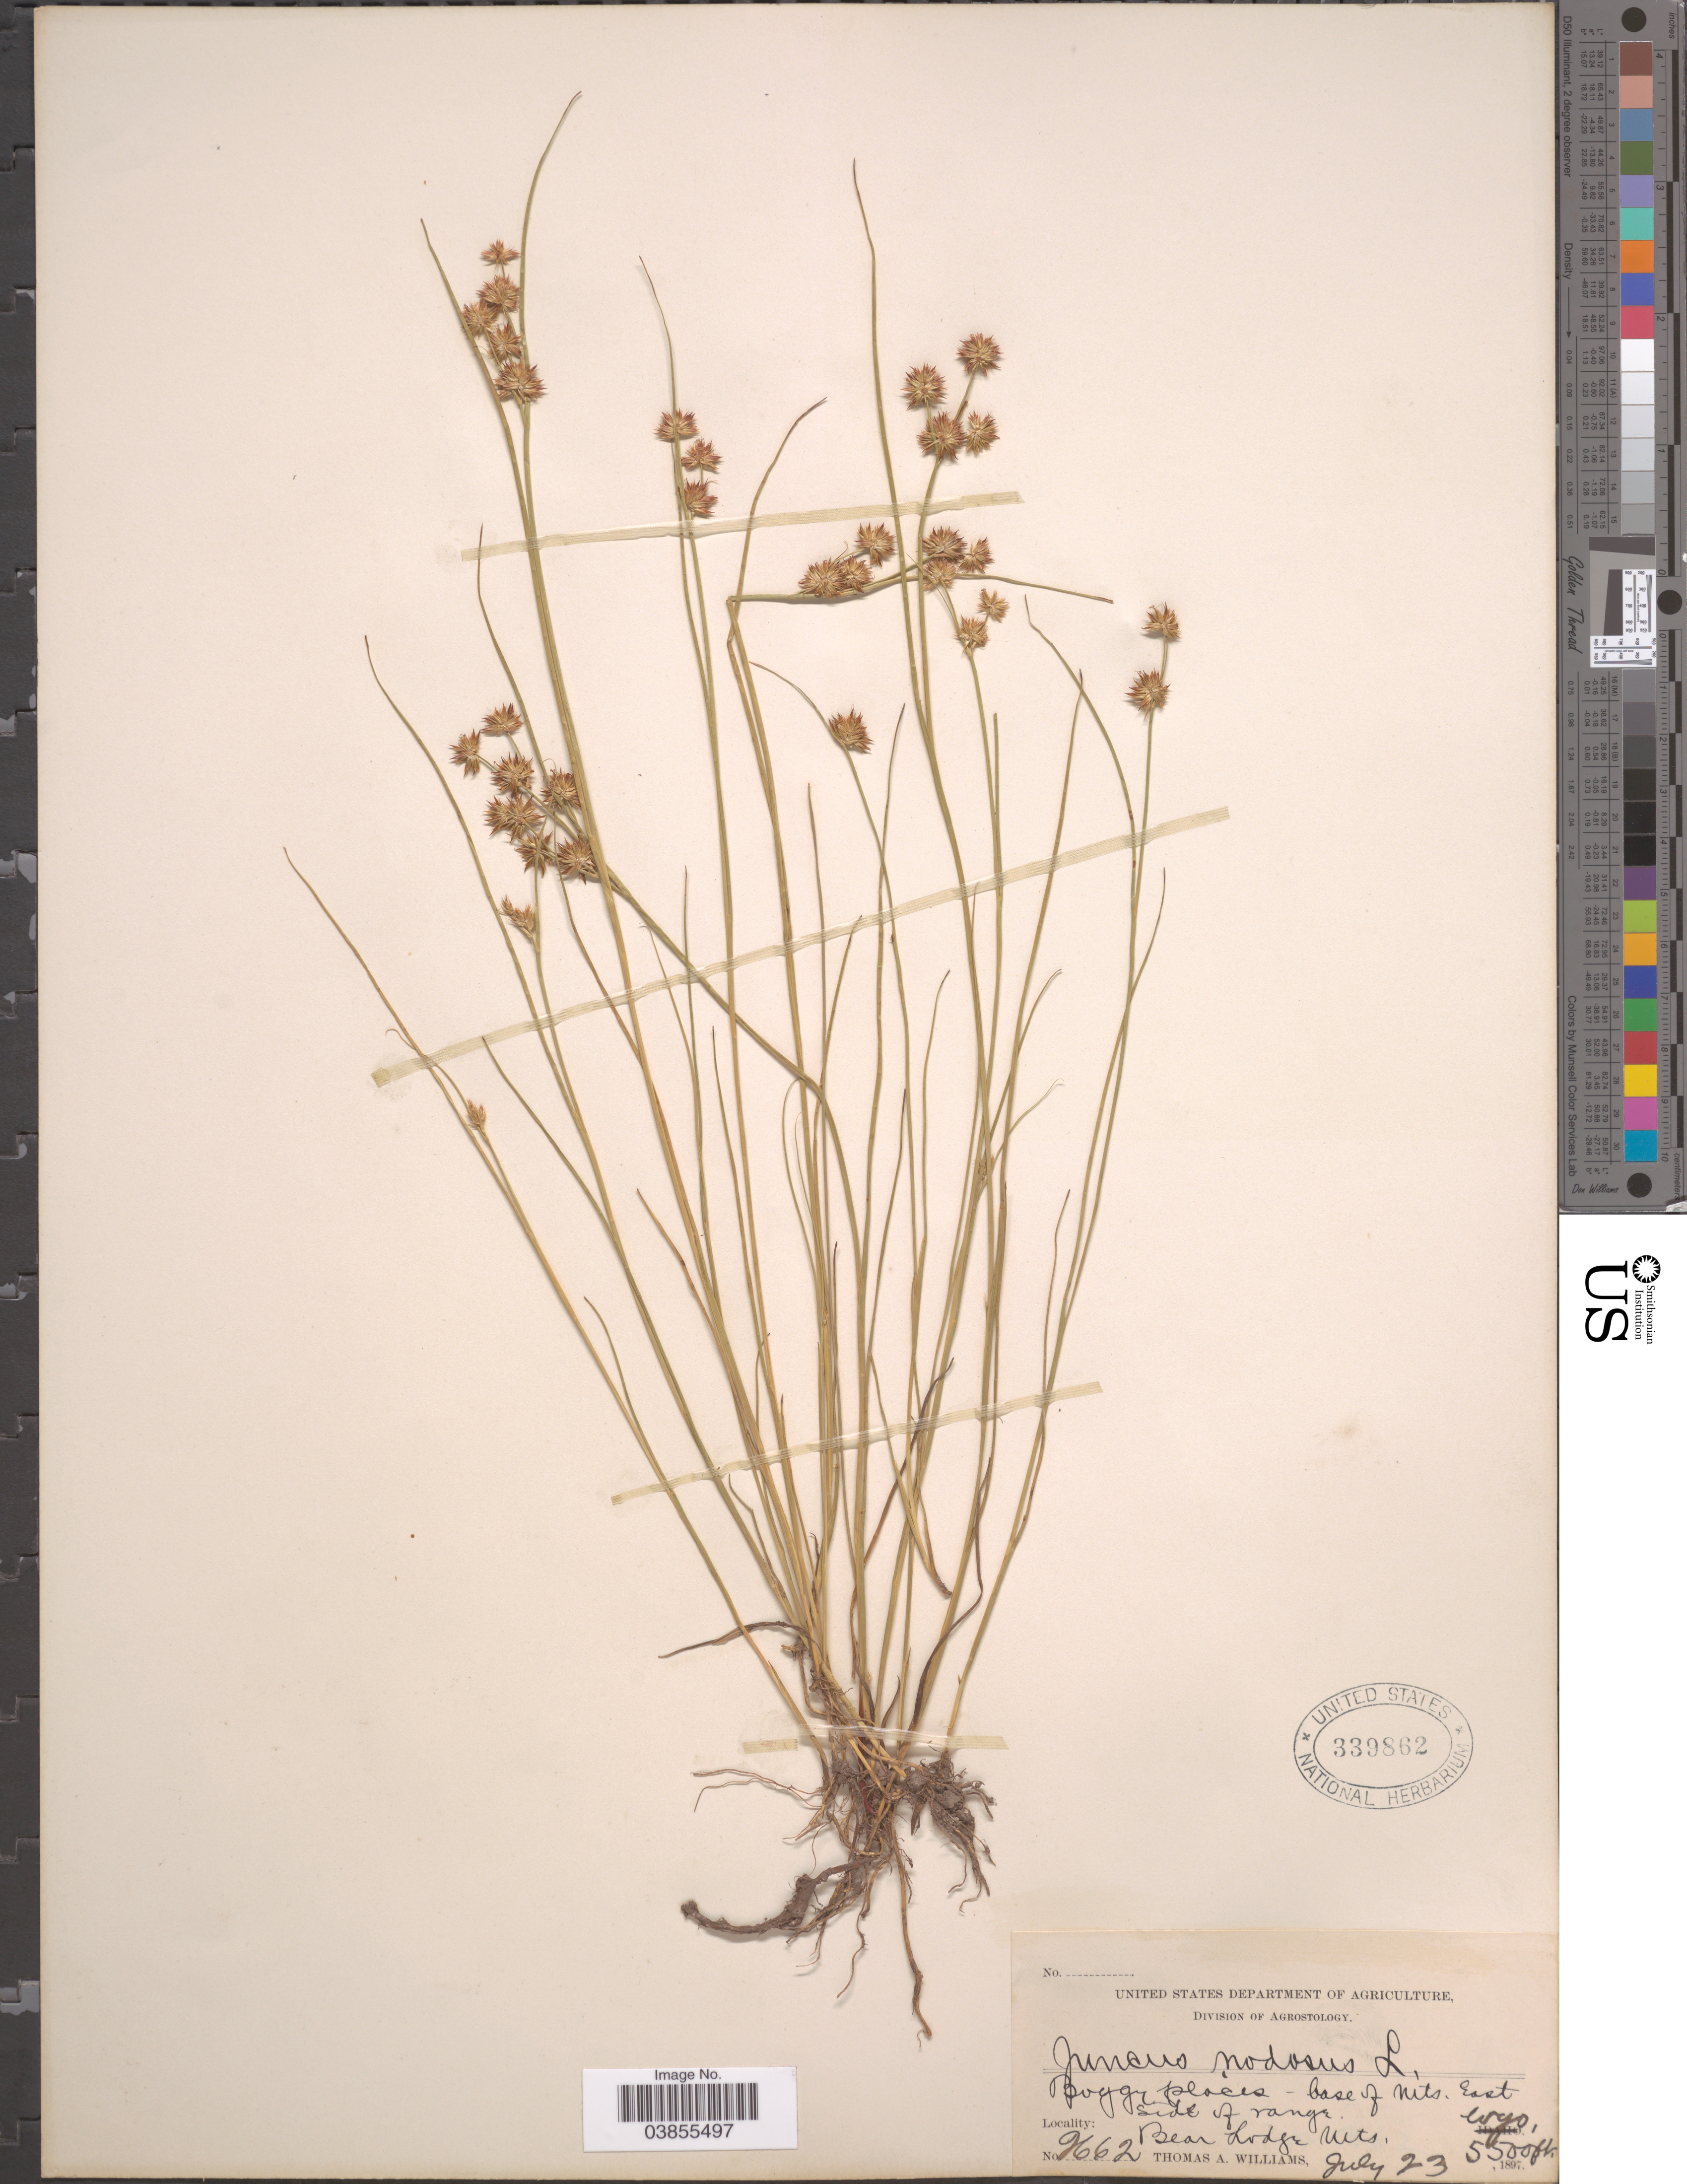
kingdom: Plantae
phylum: Tracheophyta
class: Liliopsida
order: Poales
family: Juncaceae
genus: Juncus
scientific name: Juncus nodosus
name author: L.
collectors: T. A. Williams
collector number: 2662*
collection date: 1897-07-23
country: United States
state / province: Wyoming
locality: Base of Mts. East side of range. Bear Lodge Mts.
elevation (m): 1676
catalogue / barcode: US 339862